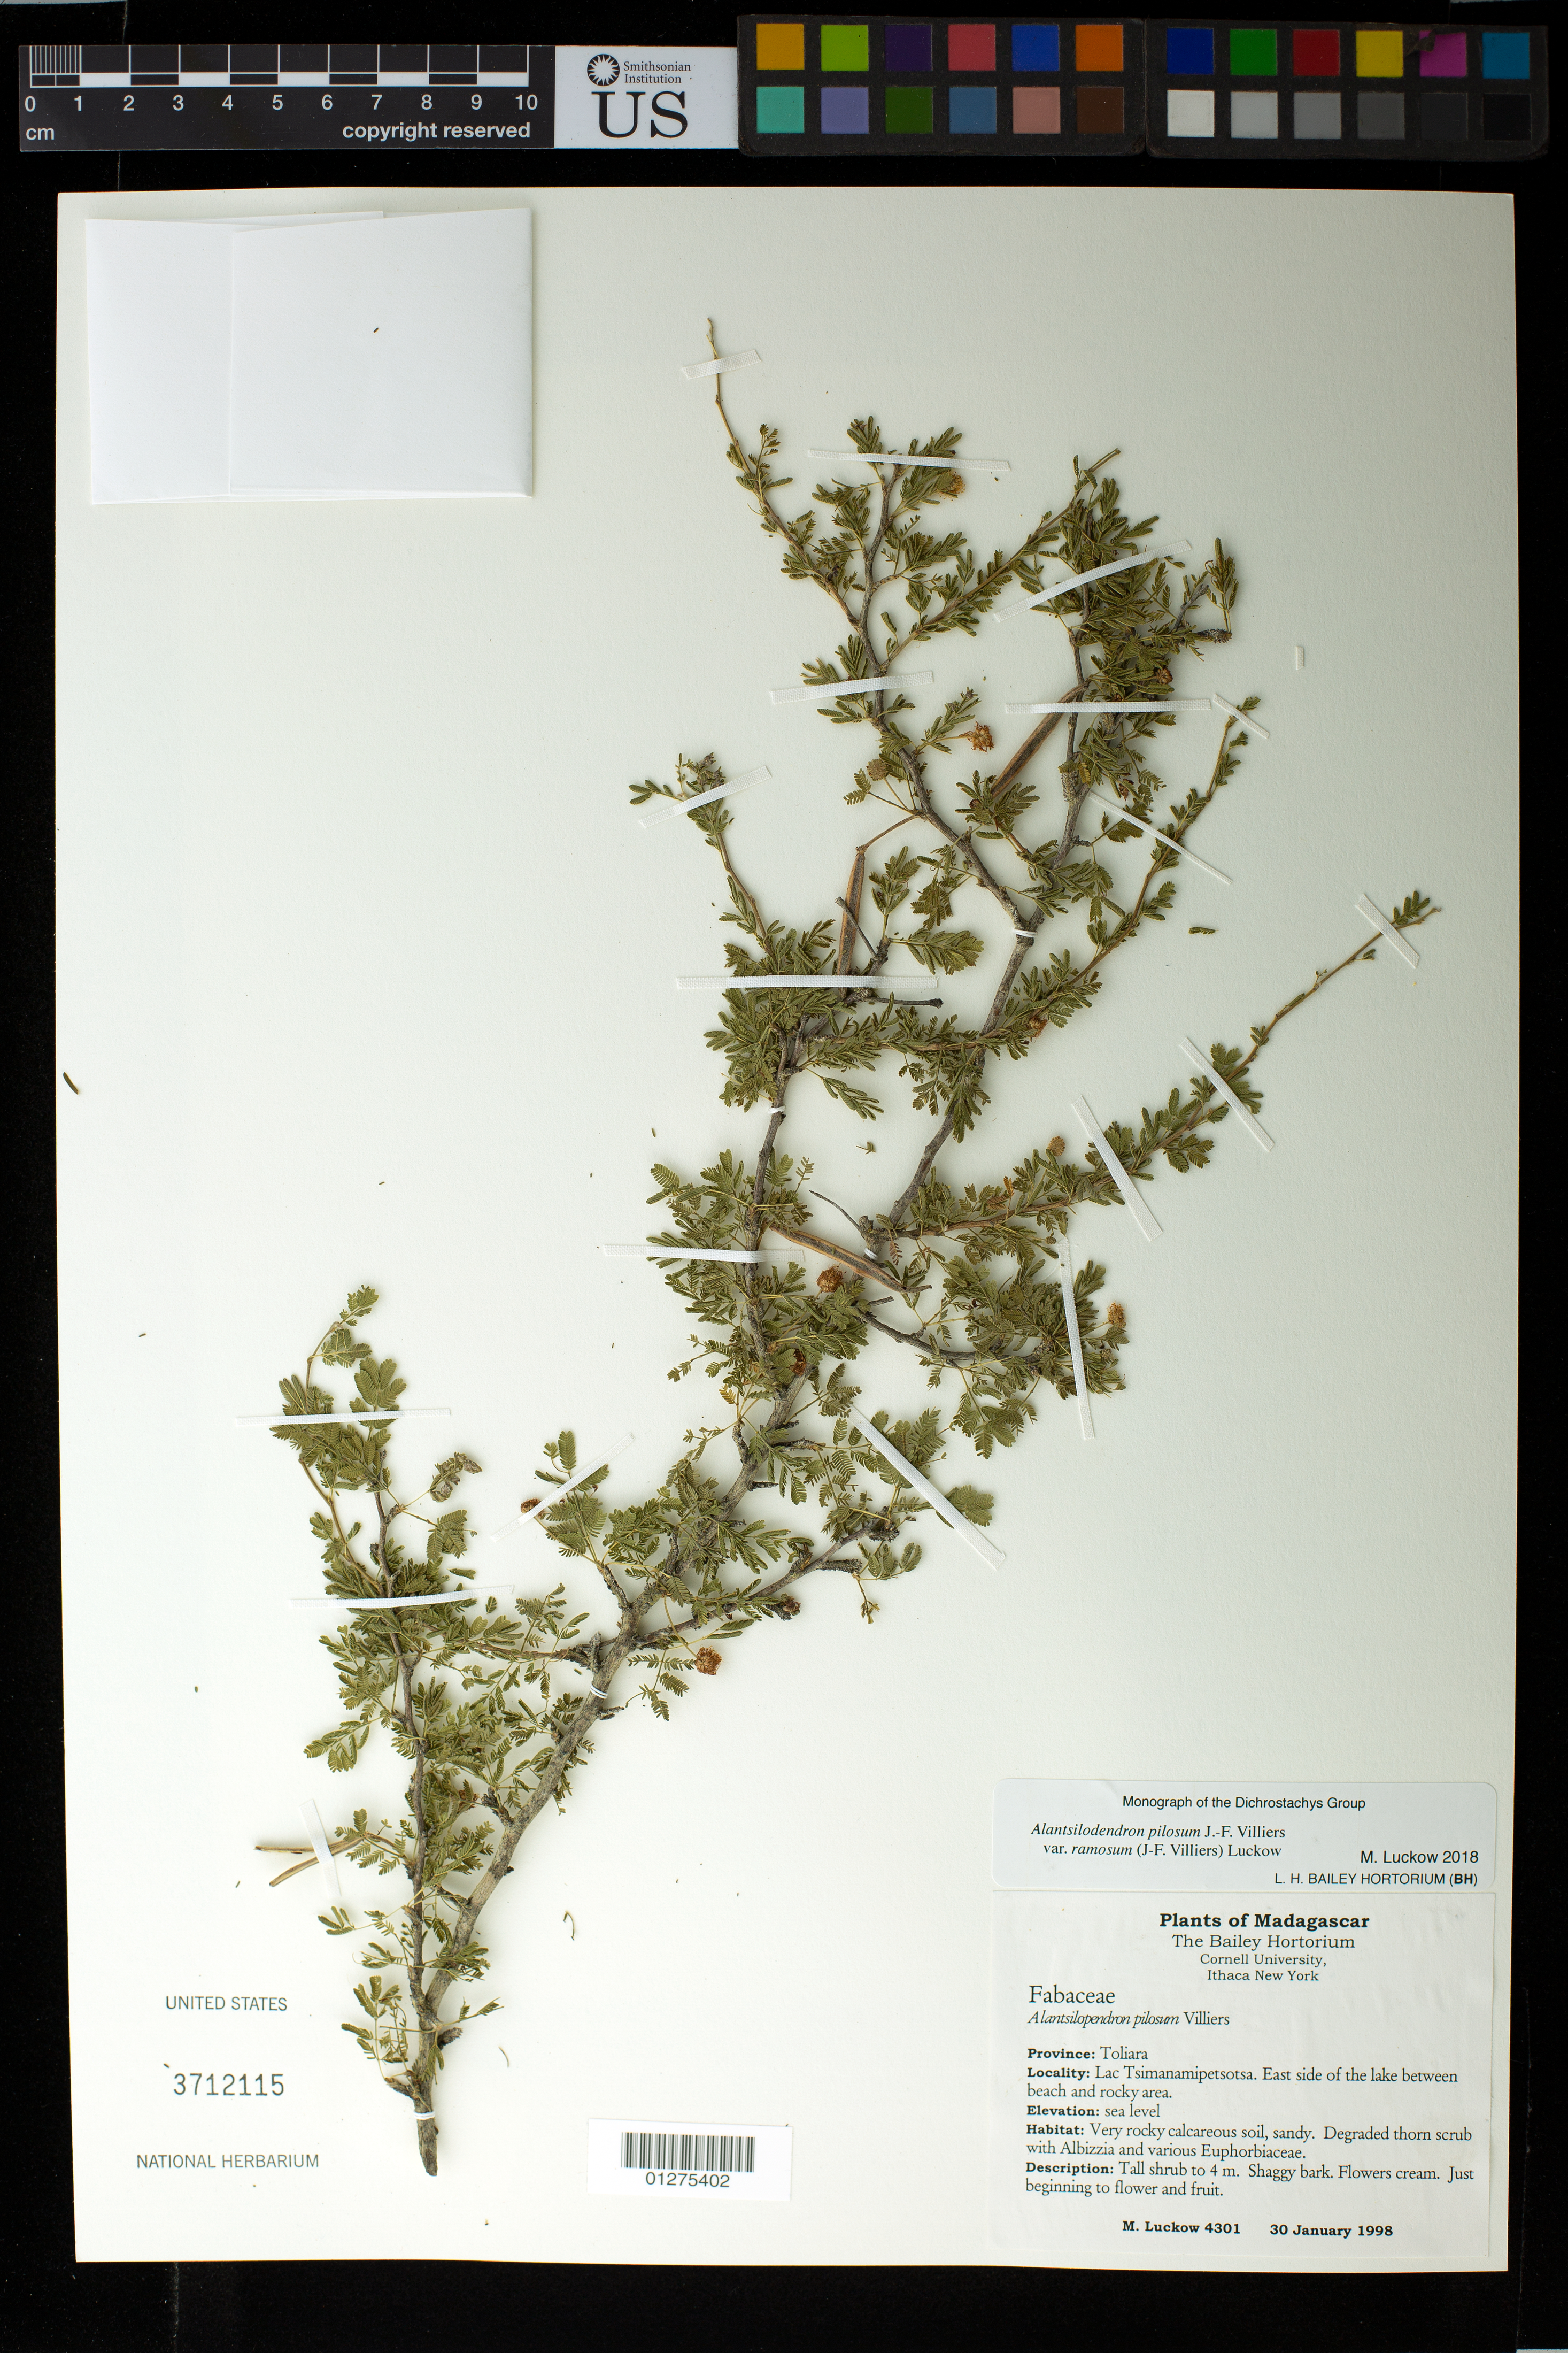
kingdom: Plantae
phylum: Tracheophyta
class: Magnoliopsida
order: Fabales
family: Fabaceae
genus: Alantsilodendron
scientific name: Alantsilodendron pilosum var. ramosum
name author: (Villiers) Luckow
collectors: M. A. Luckow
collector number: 4301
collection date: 1998-01-30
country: Madagascar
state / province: Atsimo-Andrefana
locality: Lac Tsimanamipetsotsa. East side of the lake between beach and rocky area.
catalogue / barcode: US 3712115